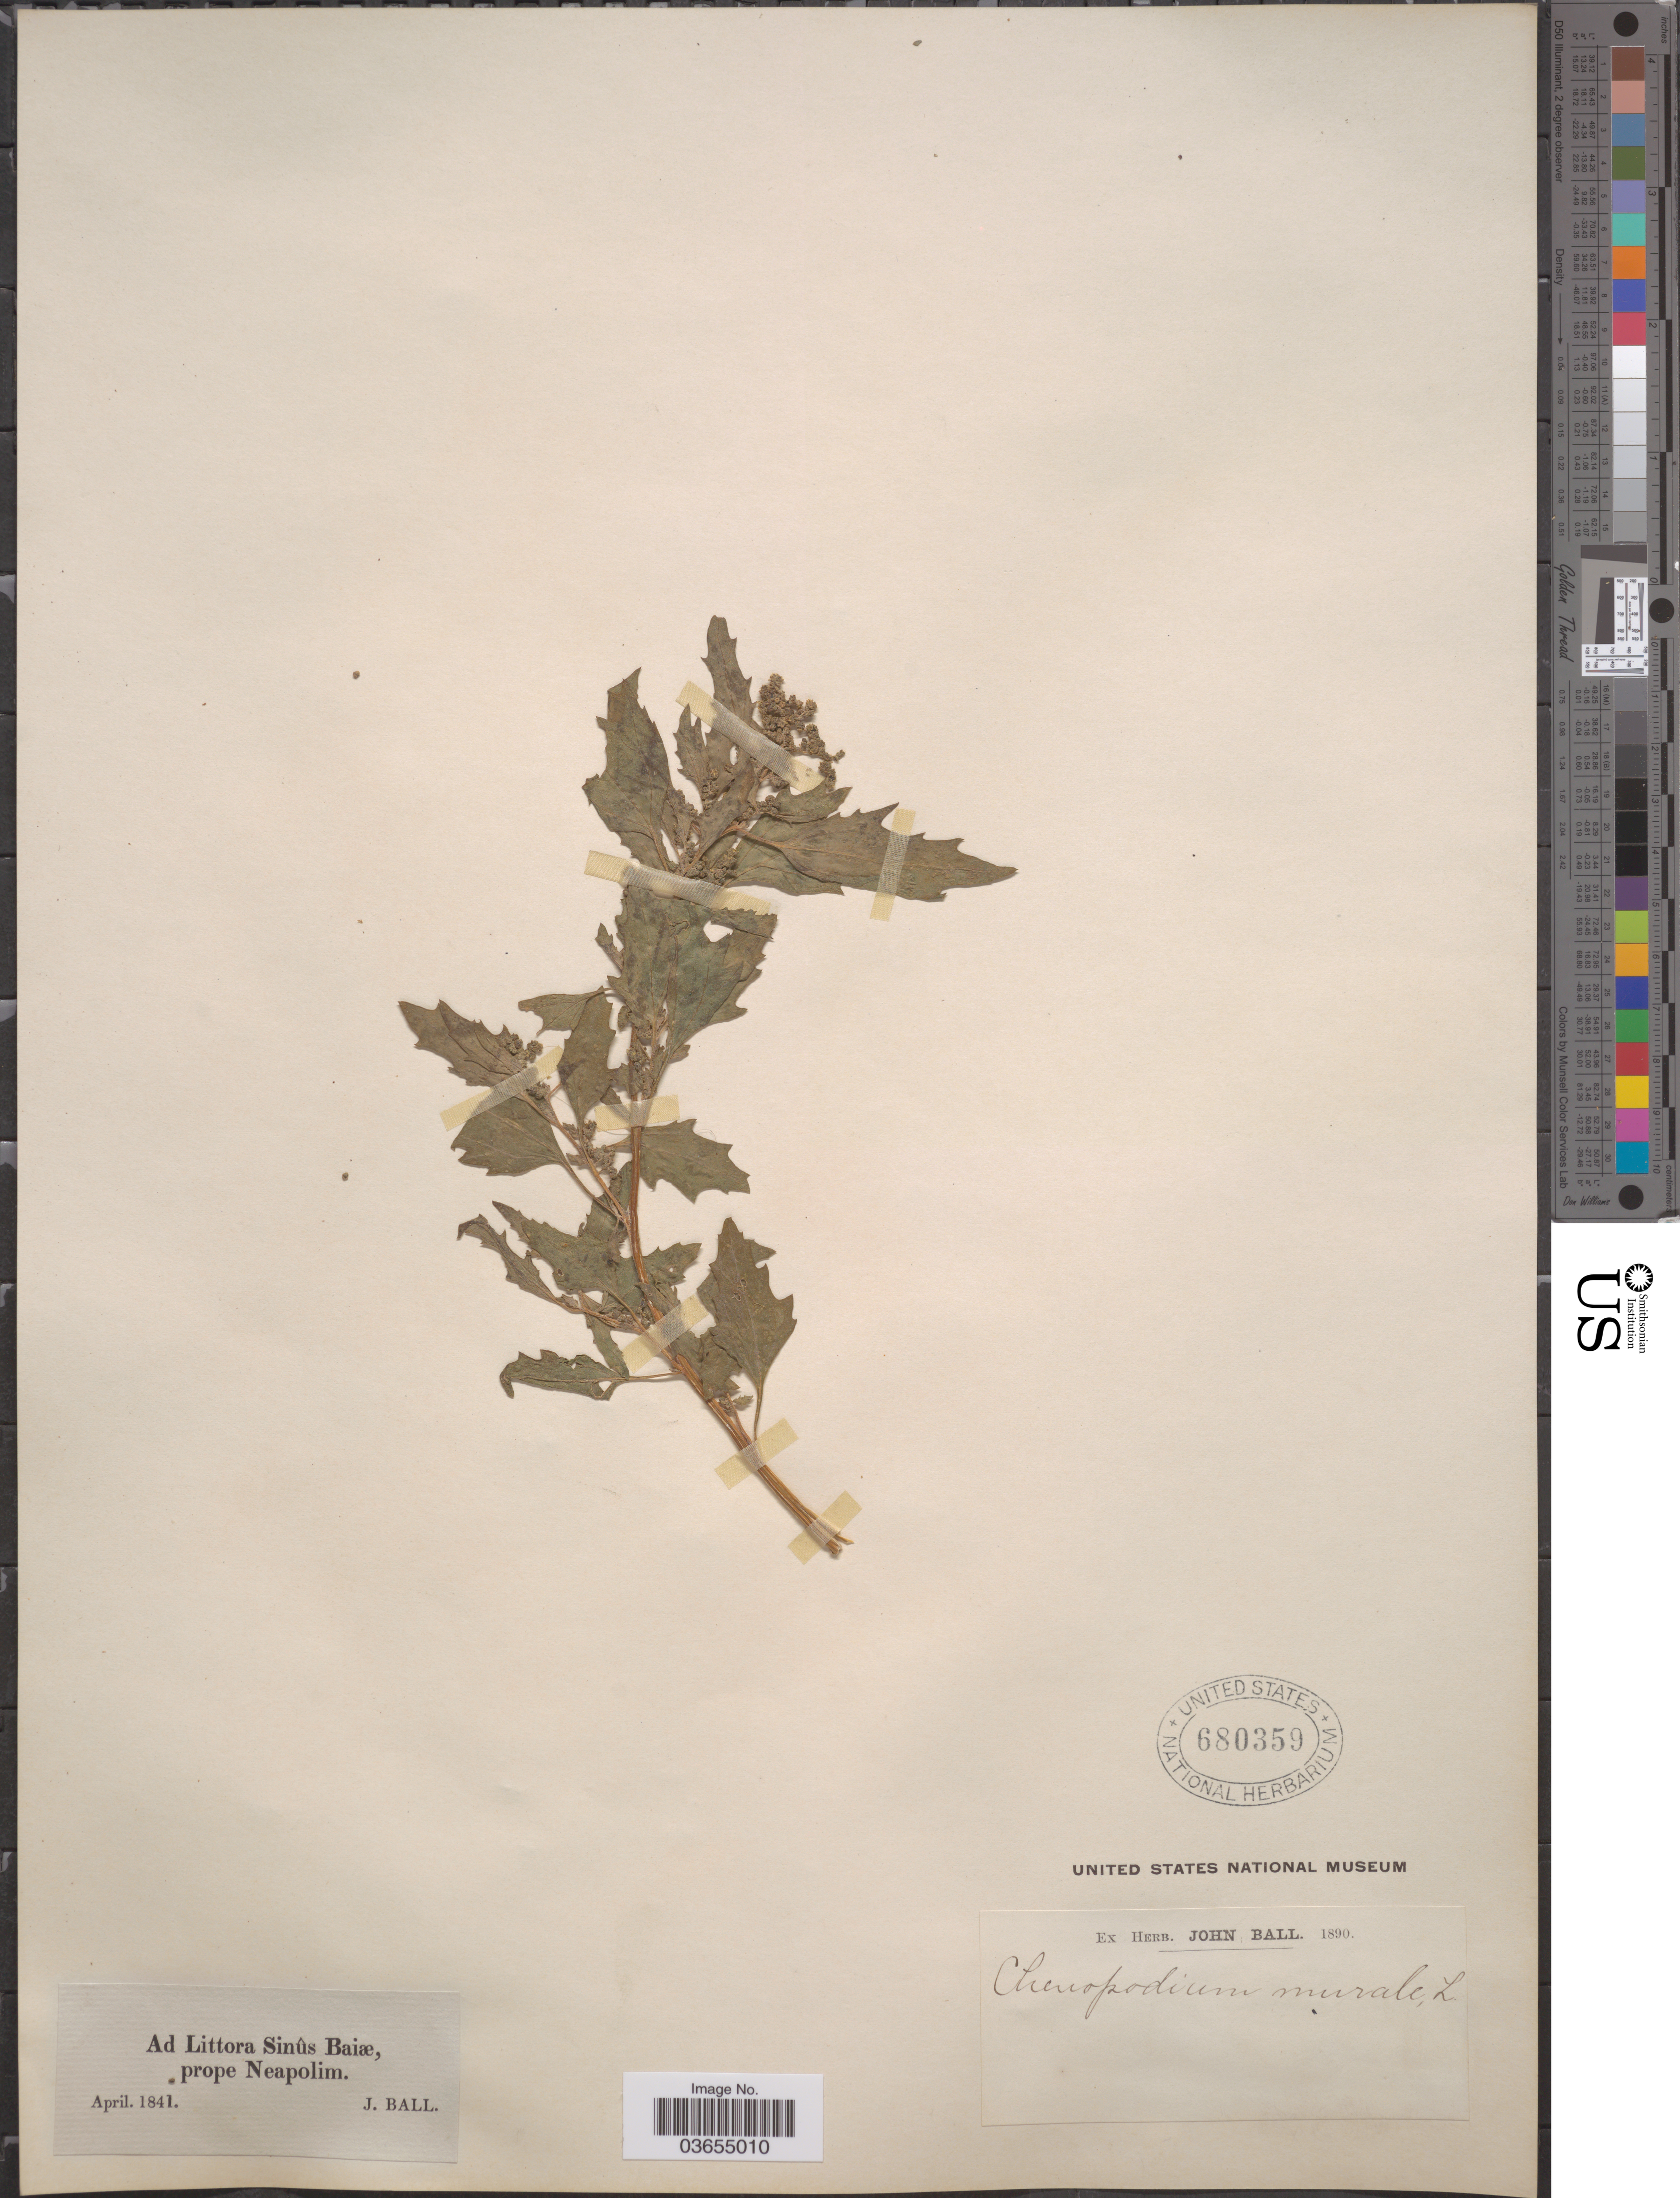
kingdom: Plantae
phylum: Tracheophyta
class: Magnoliopsida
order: Caryophyllales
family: Amaranthaceae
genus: Chenopodium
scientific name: Chenopodium murale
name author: L.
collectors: J. Ball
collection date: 1841-04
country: Italy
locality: Ad Littora Sinûs Baiæ, prope Neapolim.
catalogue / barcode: US 680359